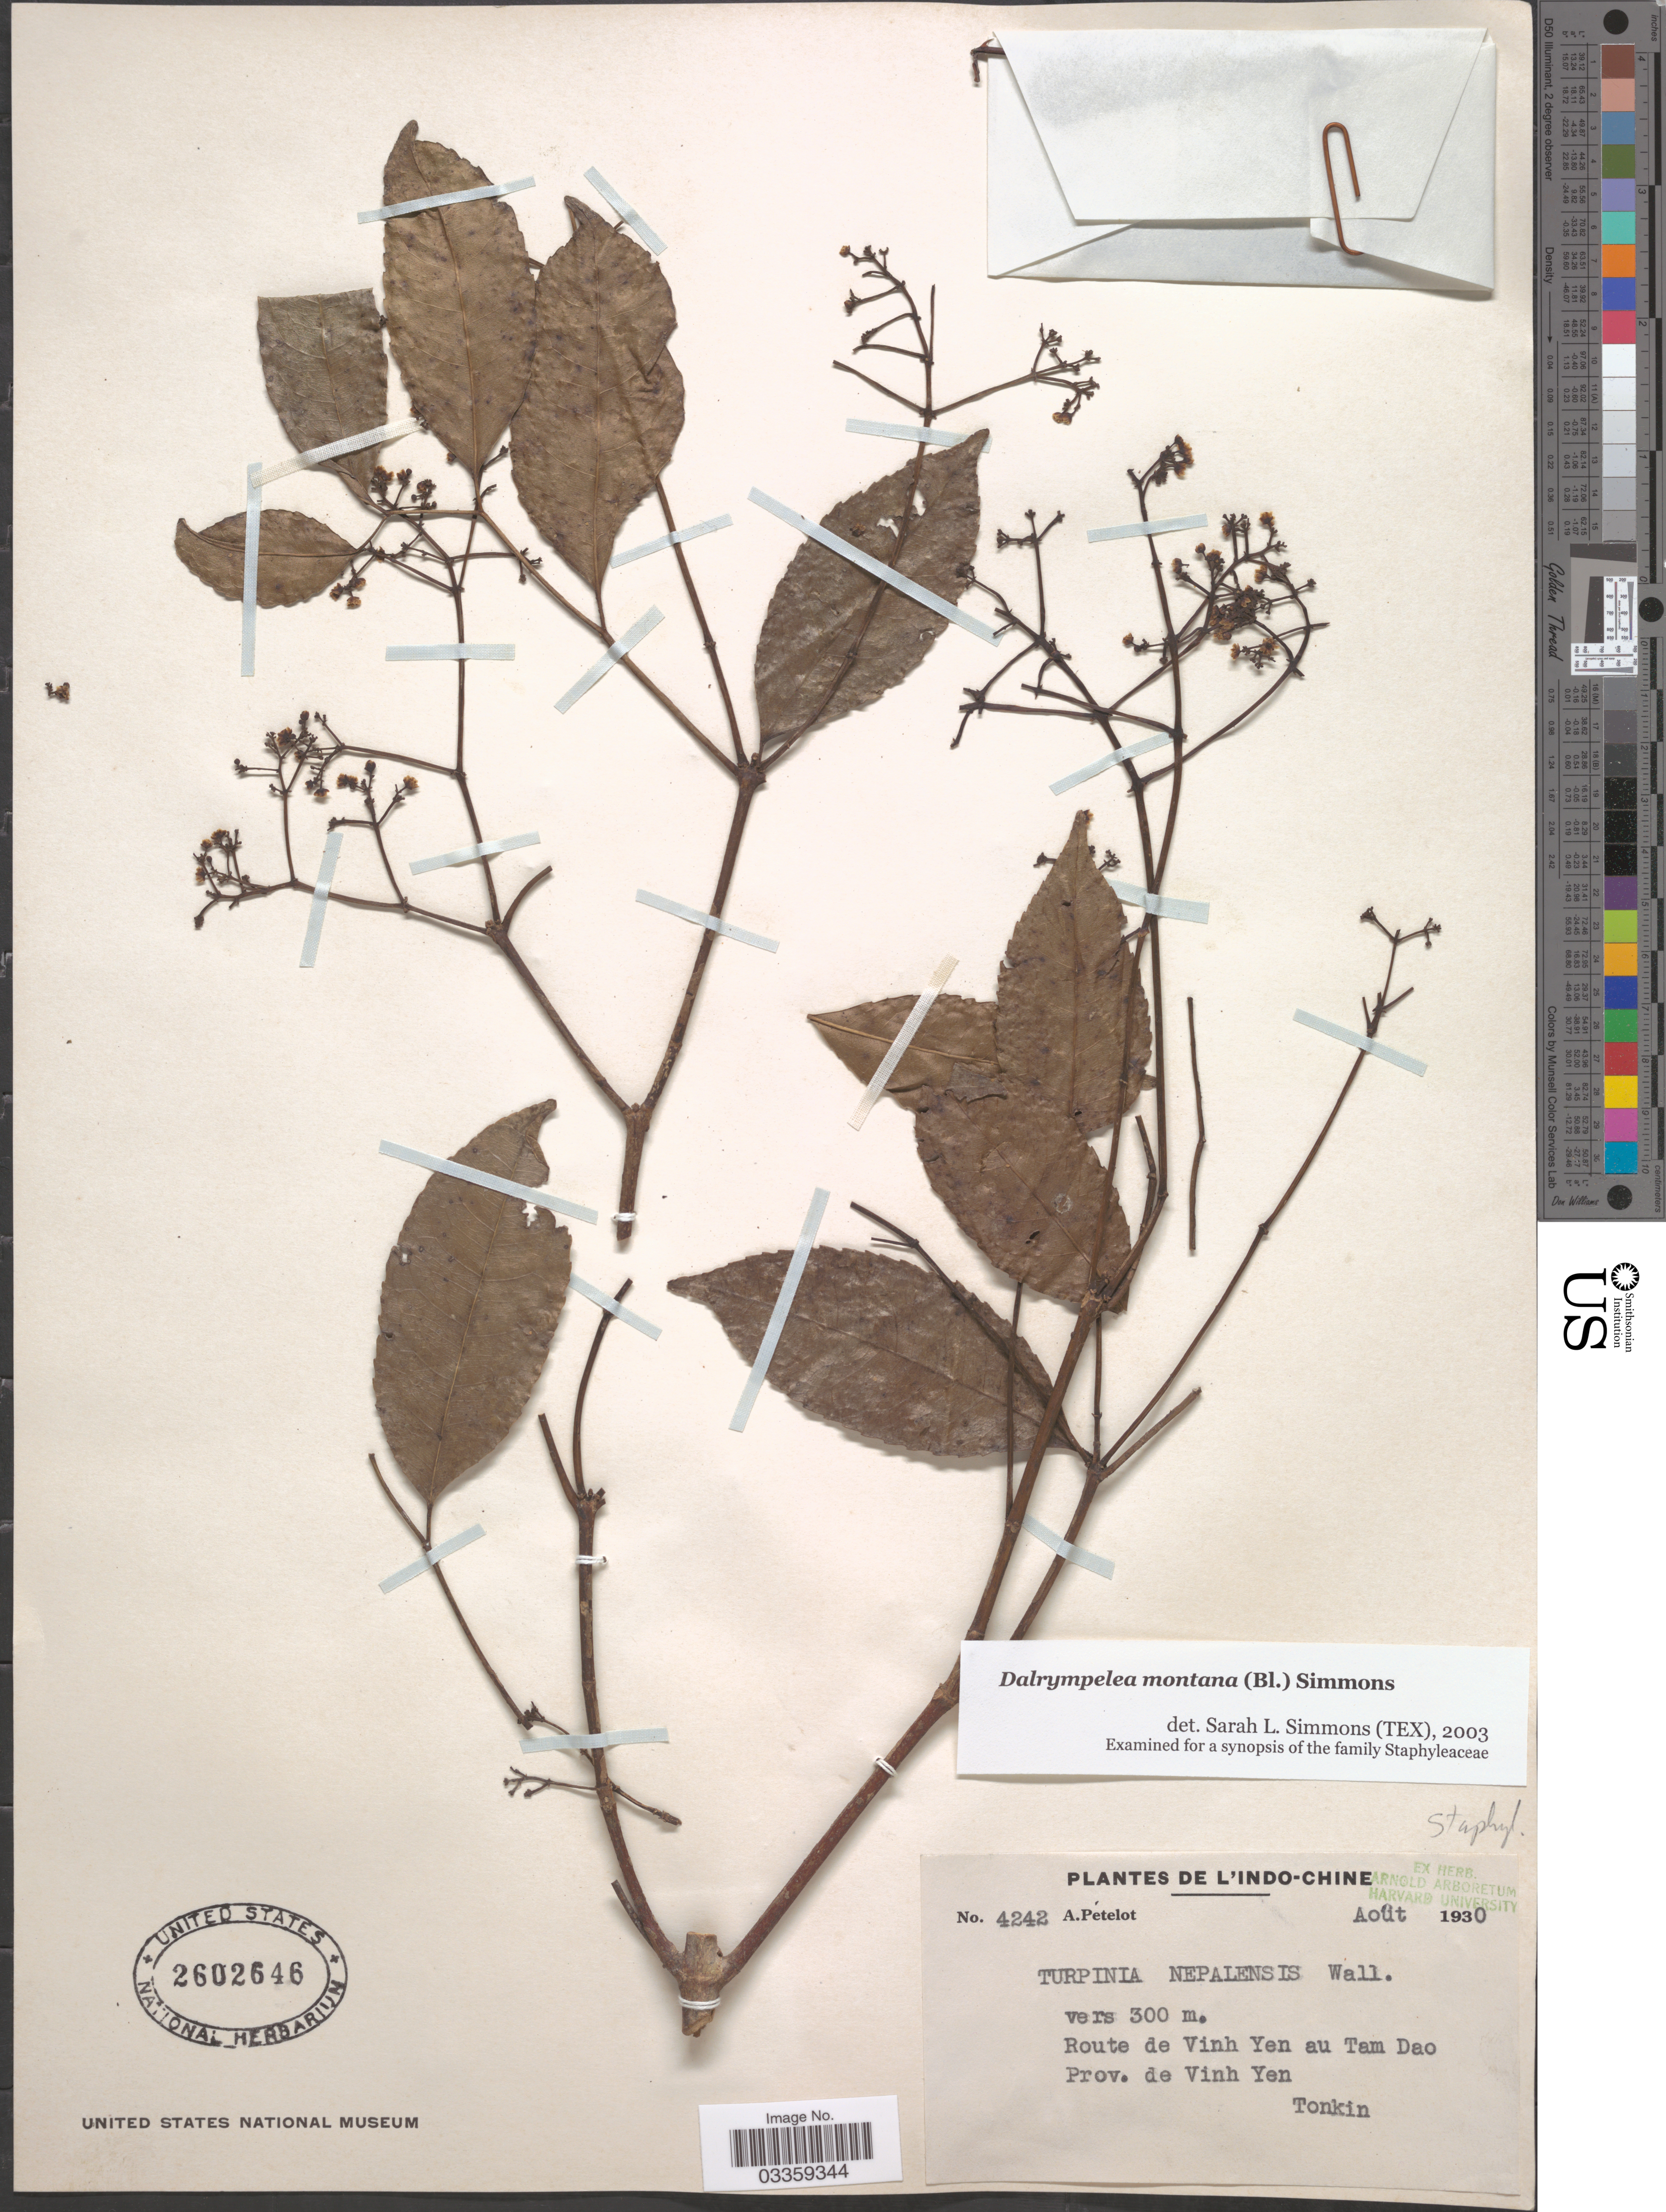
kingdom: Plantae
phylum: Tracheophyta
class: Magnoliopsida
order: Crossosomatales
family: Staphyleaceae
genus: Turpinia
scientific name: Turpinia montana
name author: (Blume) Kurz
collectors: A. Petelot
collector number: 4242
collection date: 1930-08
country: Vietnam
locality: L'Indo-Chine, Route de Vinh Yen au Tam Dao, Prov. de Vinh Yen, Tonkin.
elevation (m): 300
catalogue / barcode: US 2602646